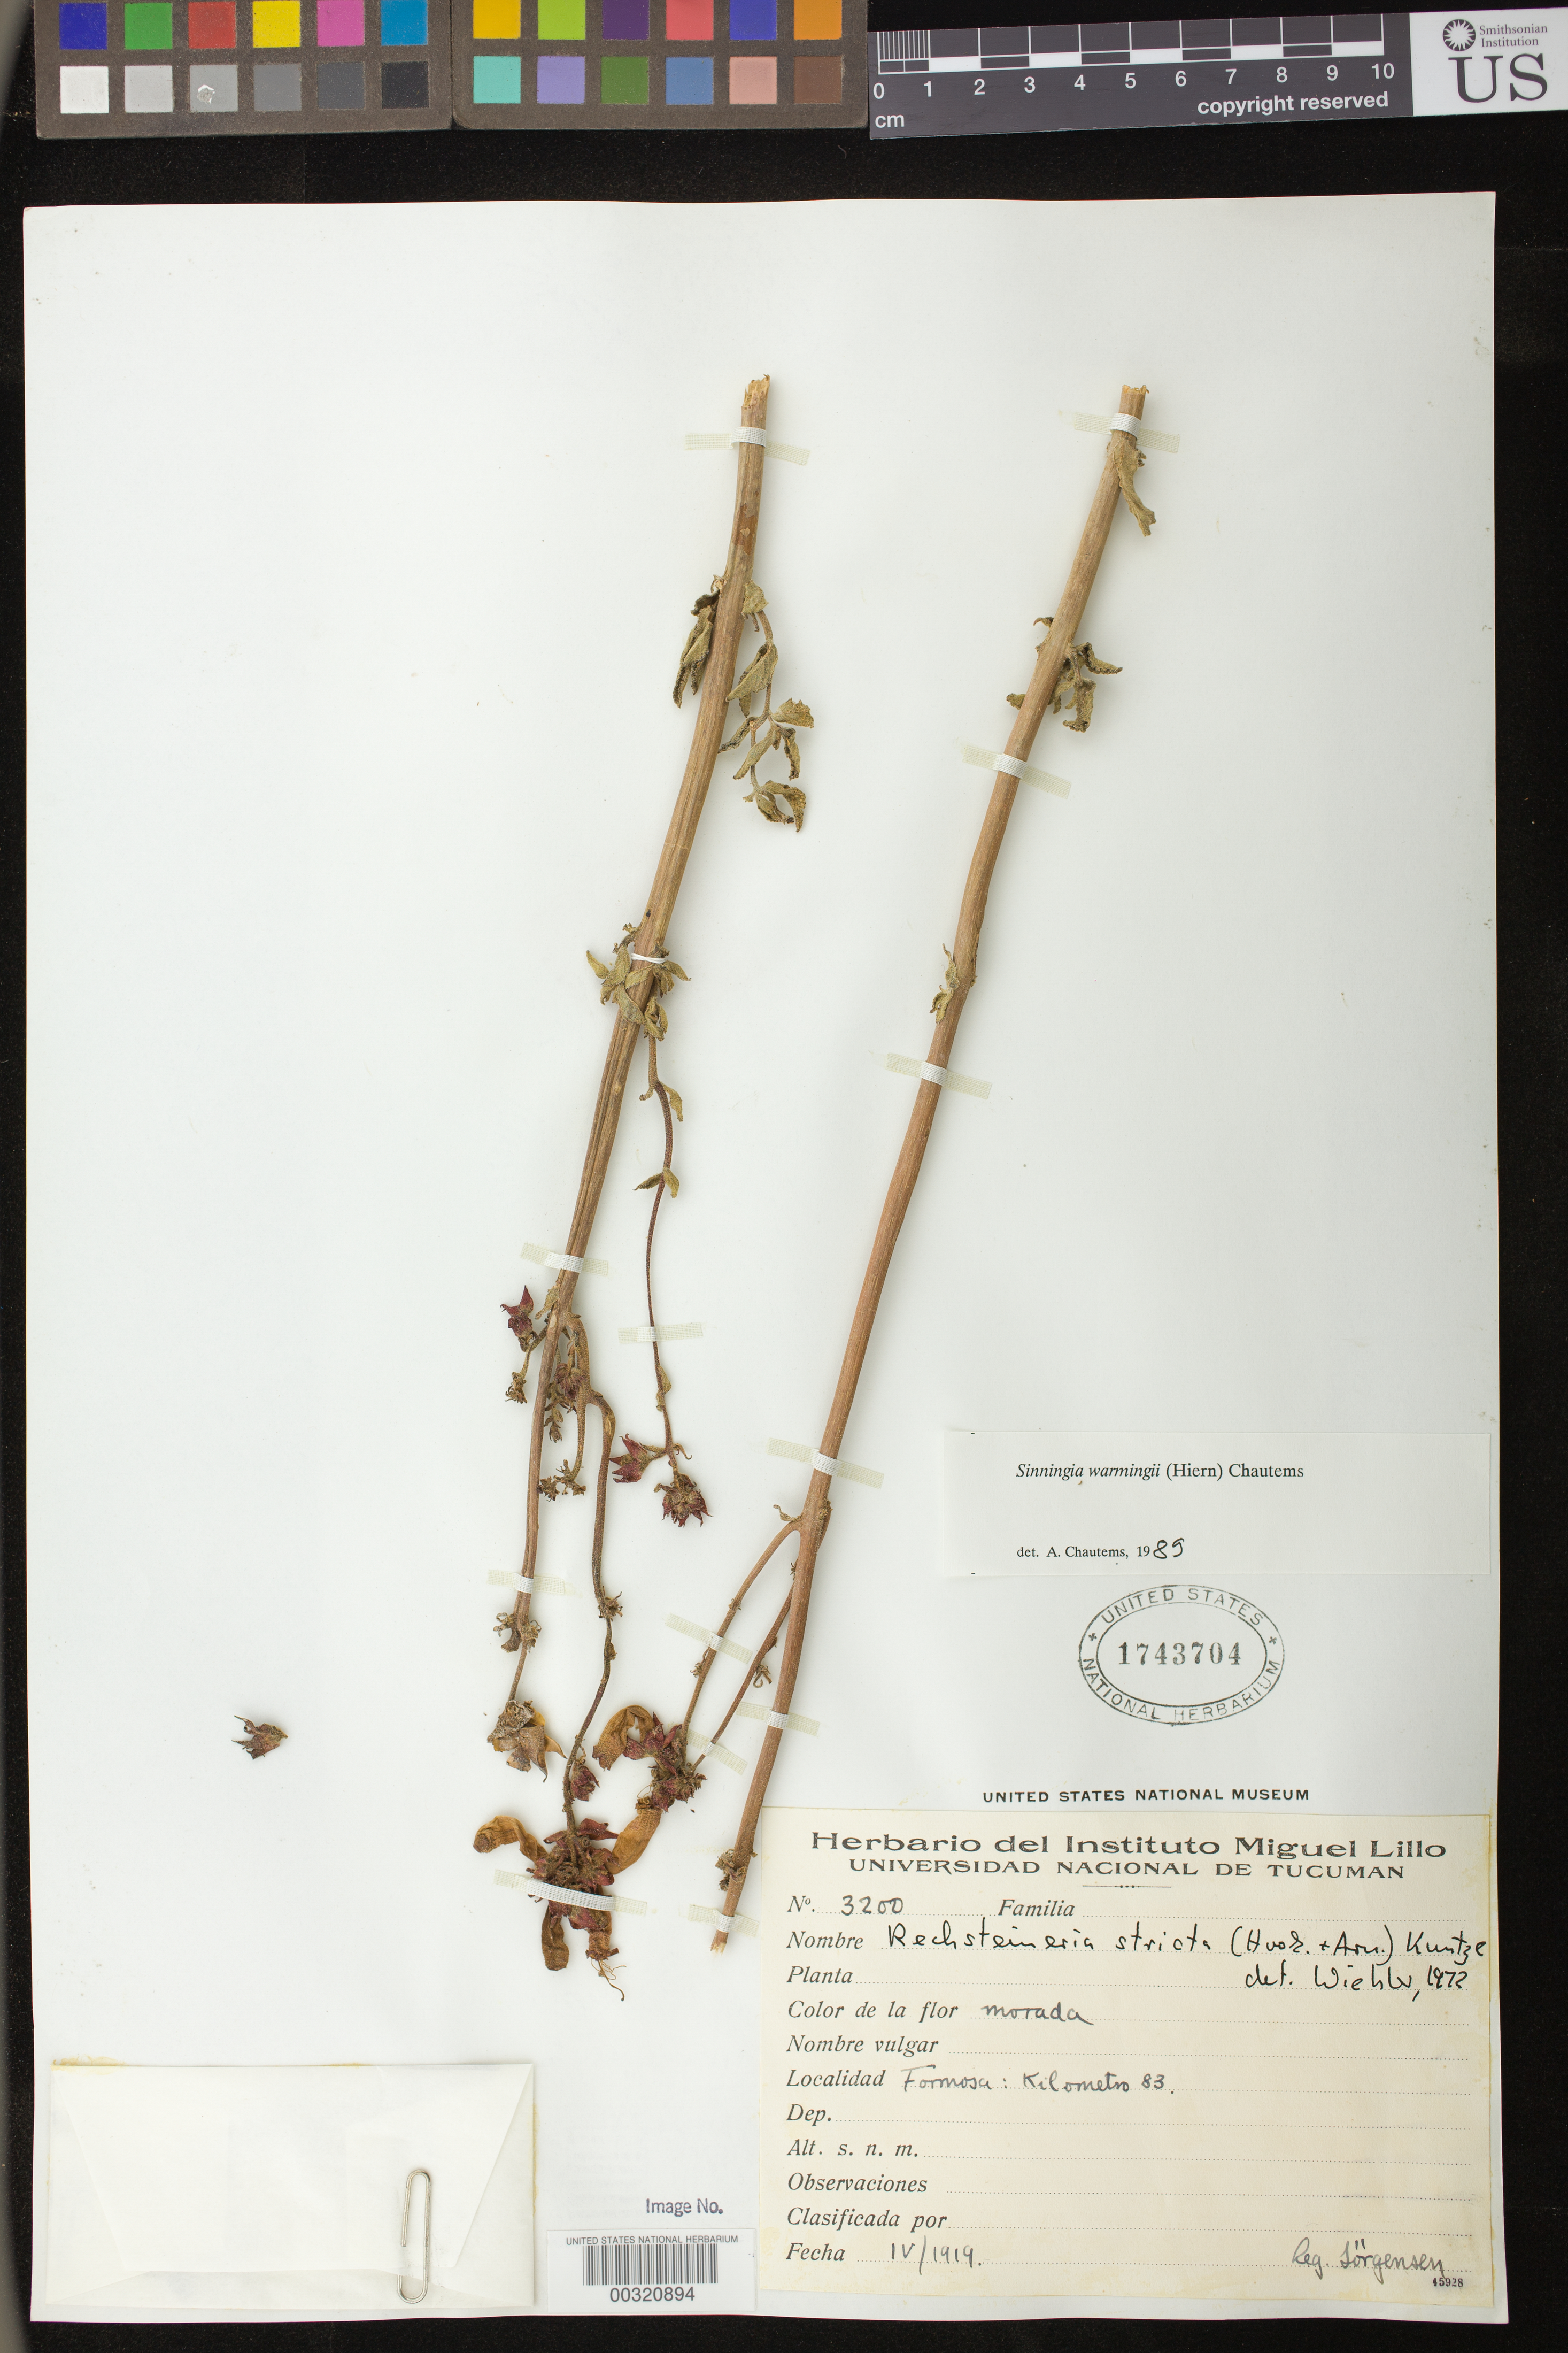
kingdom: Plantae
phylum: Tracheophyta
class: Magnoliopsida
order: Lamiales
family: Gesneriaceae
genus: Sinningia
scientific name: Sinningia warmingii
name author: (Hiern) Chautems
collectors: P. Jörgensen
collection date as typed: Apr 1919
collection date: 1919-04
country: Argentina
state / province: Formosa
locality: Km 83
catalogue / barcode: US 1743704